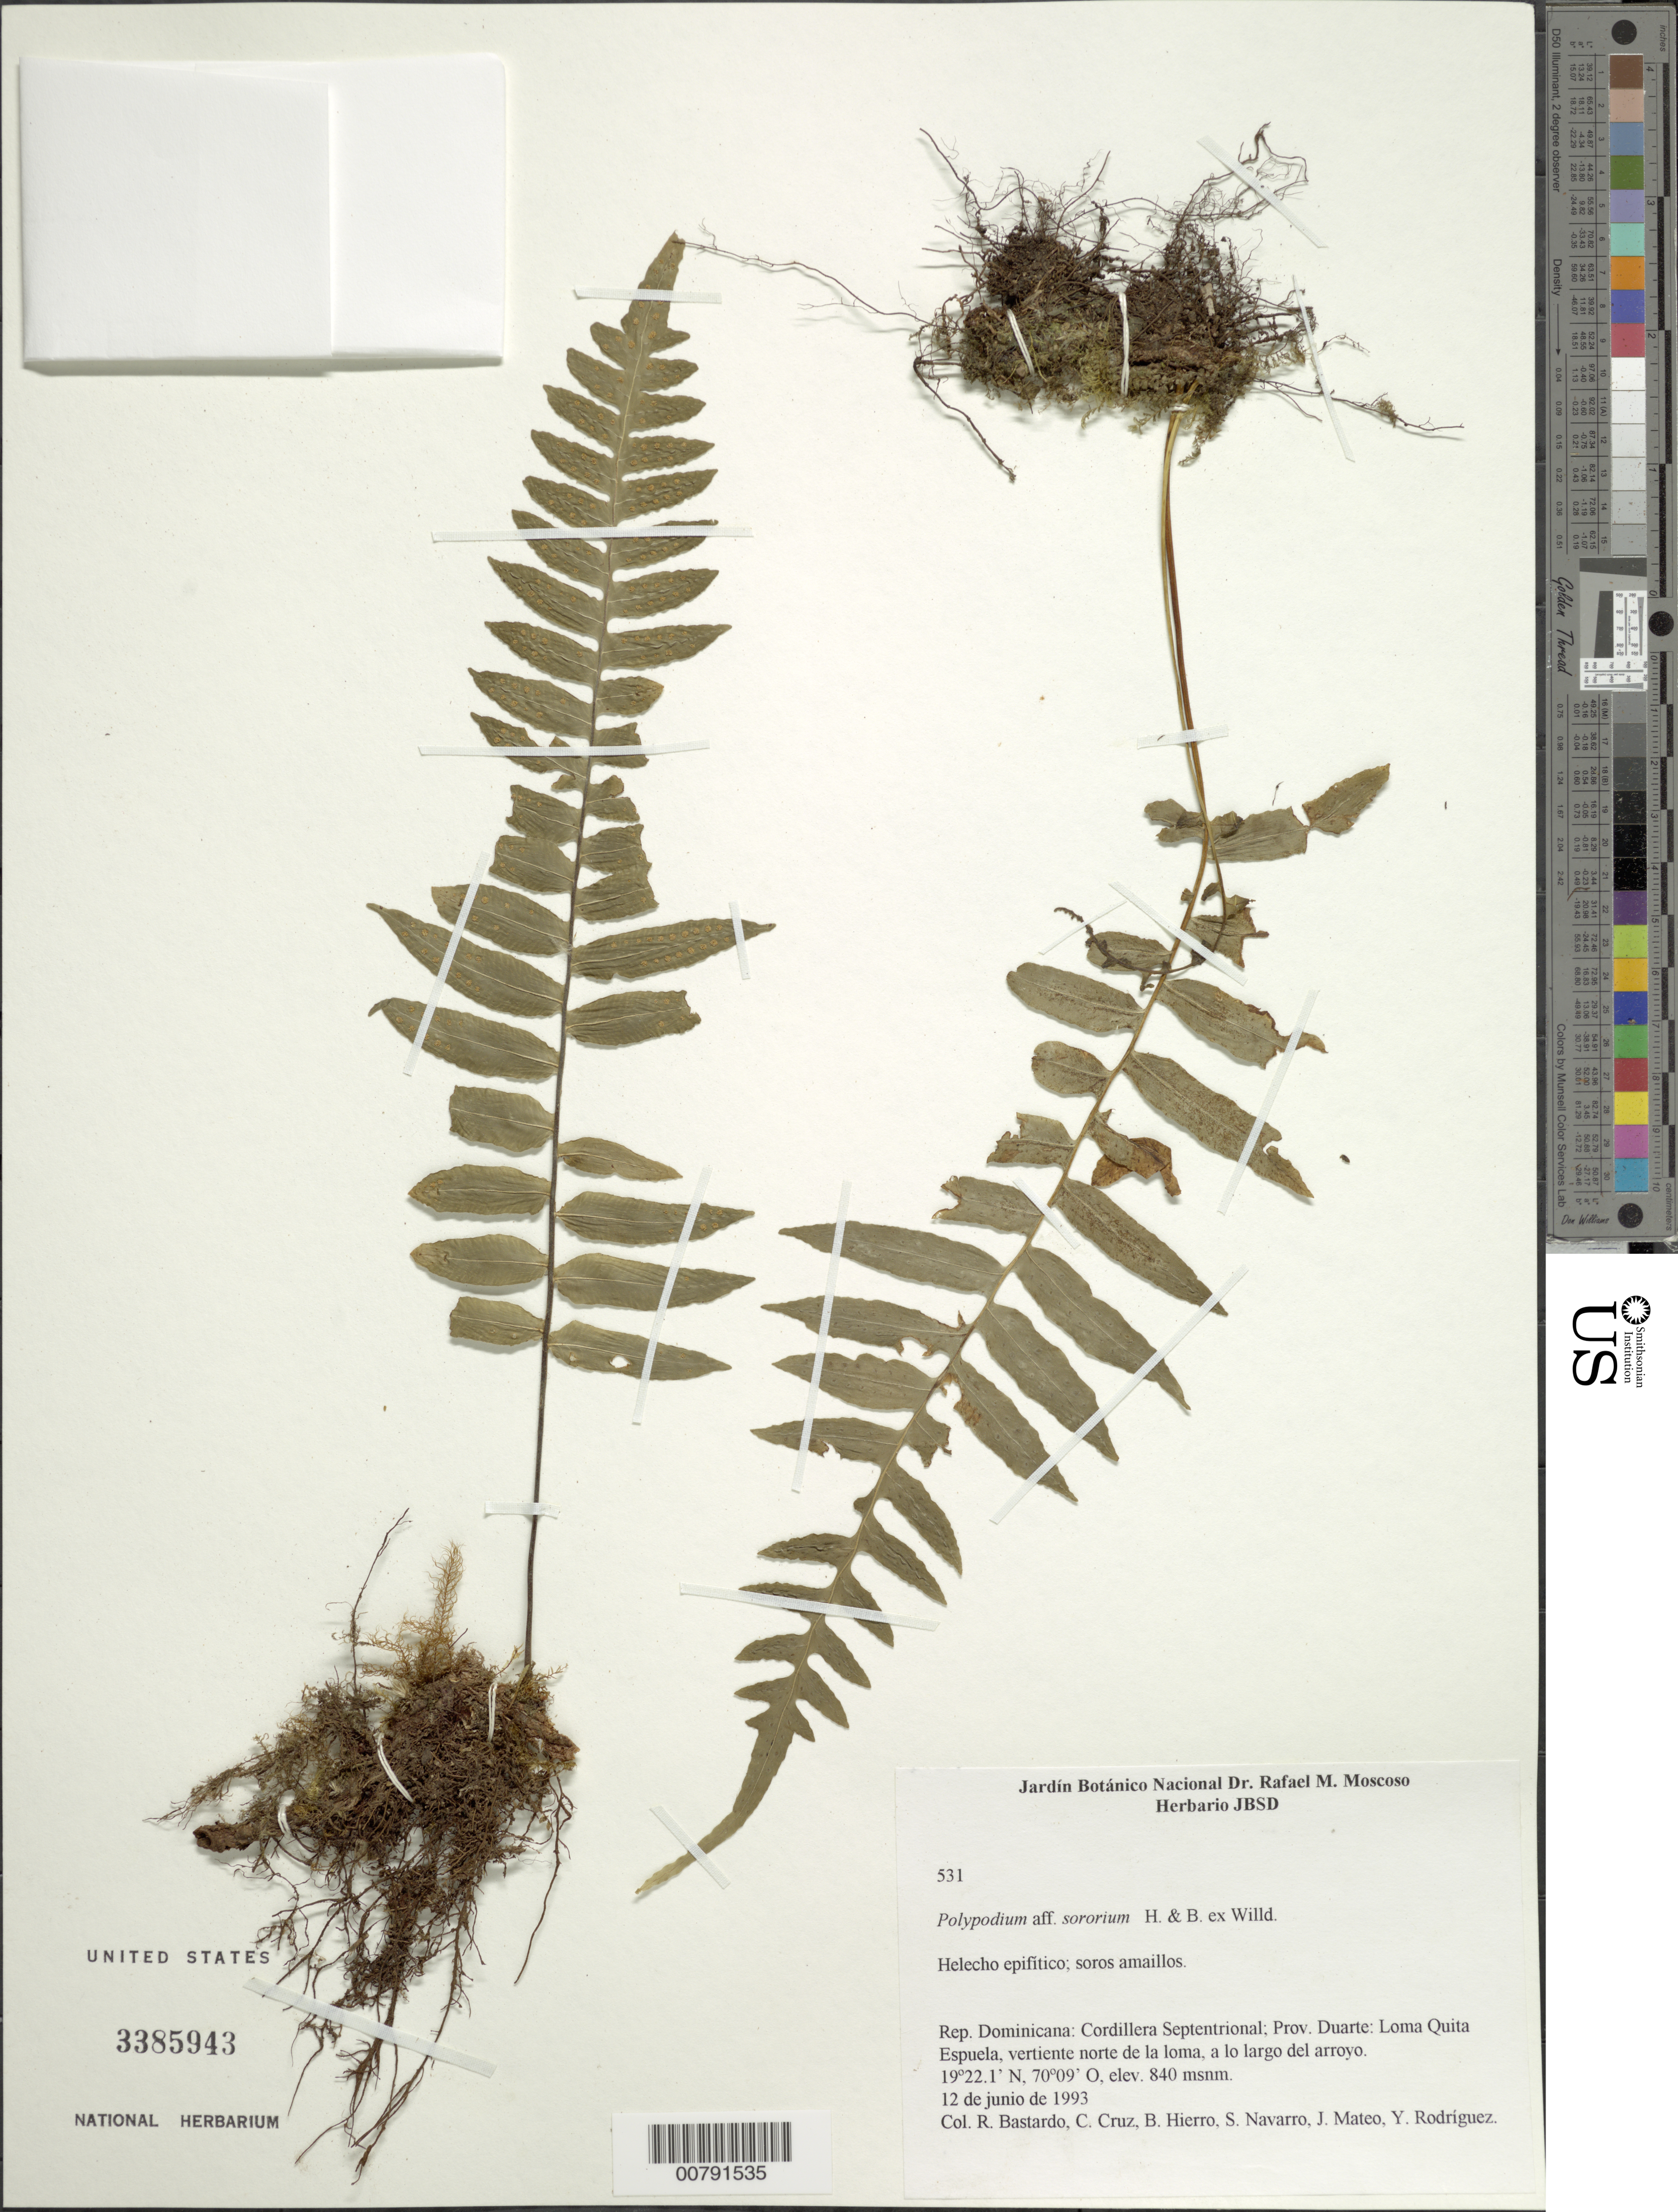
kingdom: Plantae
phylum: Tracheophyta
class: Polypodiopsida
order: Polypodiales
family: Polypodiaceae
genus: Polypodium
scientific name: Polypodium dulce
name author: Poir.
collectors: R. Bastardo, C. Cruz, B. Hierro, S. Navarro, J. Mateo & Y. Rodríguez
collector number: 531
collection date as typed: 12 Jun 1993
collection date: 1993-06-12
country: Dominican Republic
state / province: Duarte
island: Hispaniola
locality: Cordillera Septentrional, Loma Quita Espuela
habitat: A lo largo del arroyo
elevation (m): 840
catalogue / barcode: US 3385943